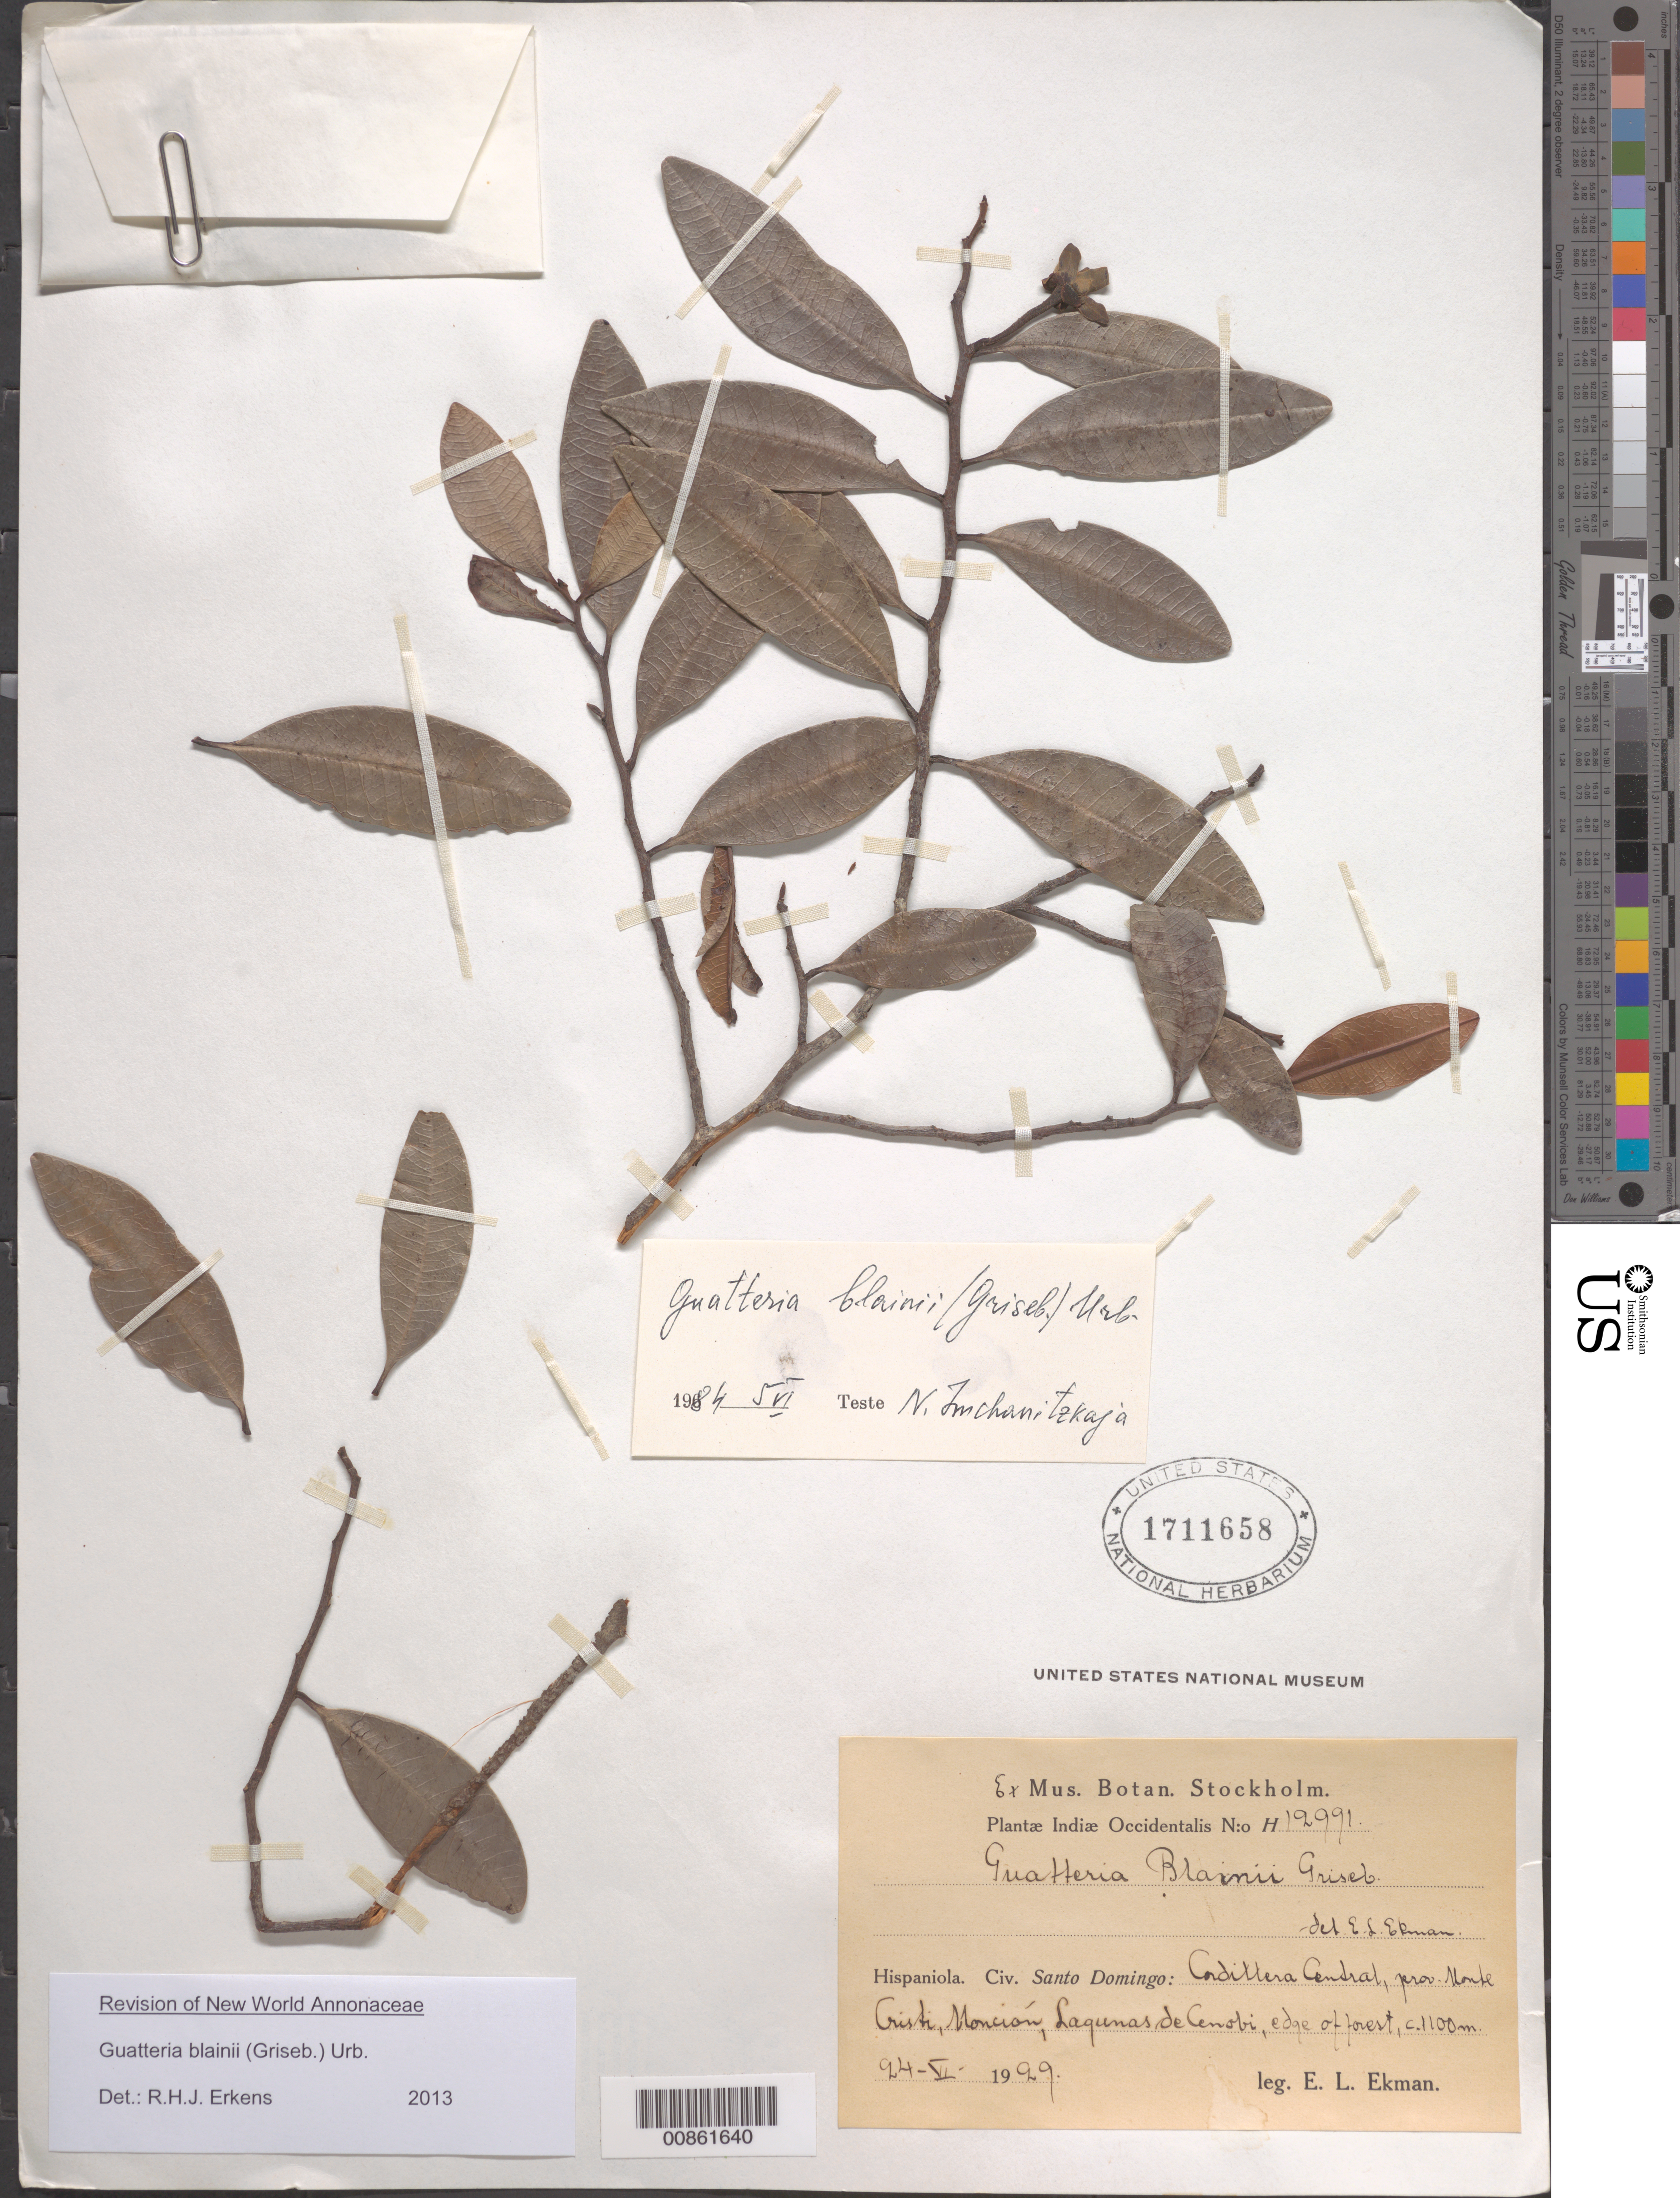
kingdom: Plantae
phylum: Tracheophyta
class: Magnoliopsida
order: Magnoliales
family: Annonaceae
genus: Guatteria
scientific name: Guatteria blainii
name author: (Griseb.) Urb.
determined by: Erkens, R. H. J.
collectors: E. L. Ekman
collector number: H 12991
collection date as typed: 24 Jun 1929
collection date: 1929-06-24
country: Dominican Republic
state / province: Monte Cristi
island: Hispaniola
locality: Cordillera Central, Monción, Lagunas de Cenobi.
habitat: Edge of forest.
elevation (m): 1100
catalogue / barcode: US 1711658